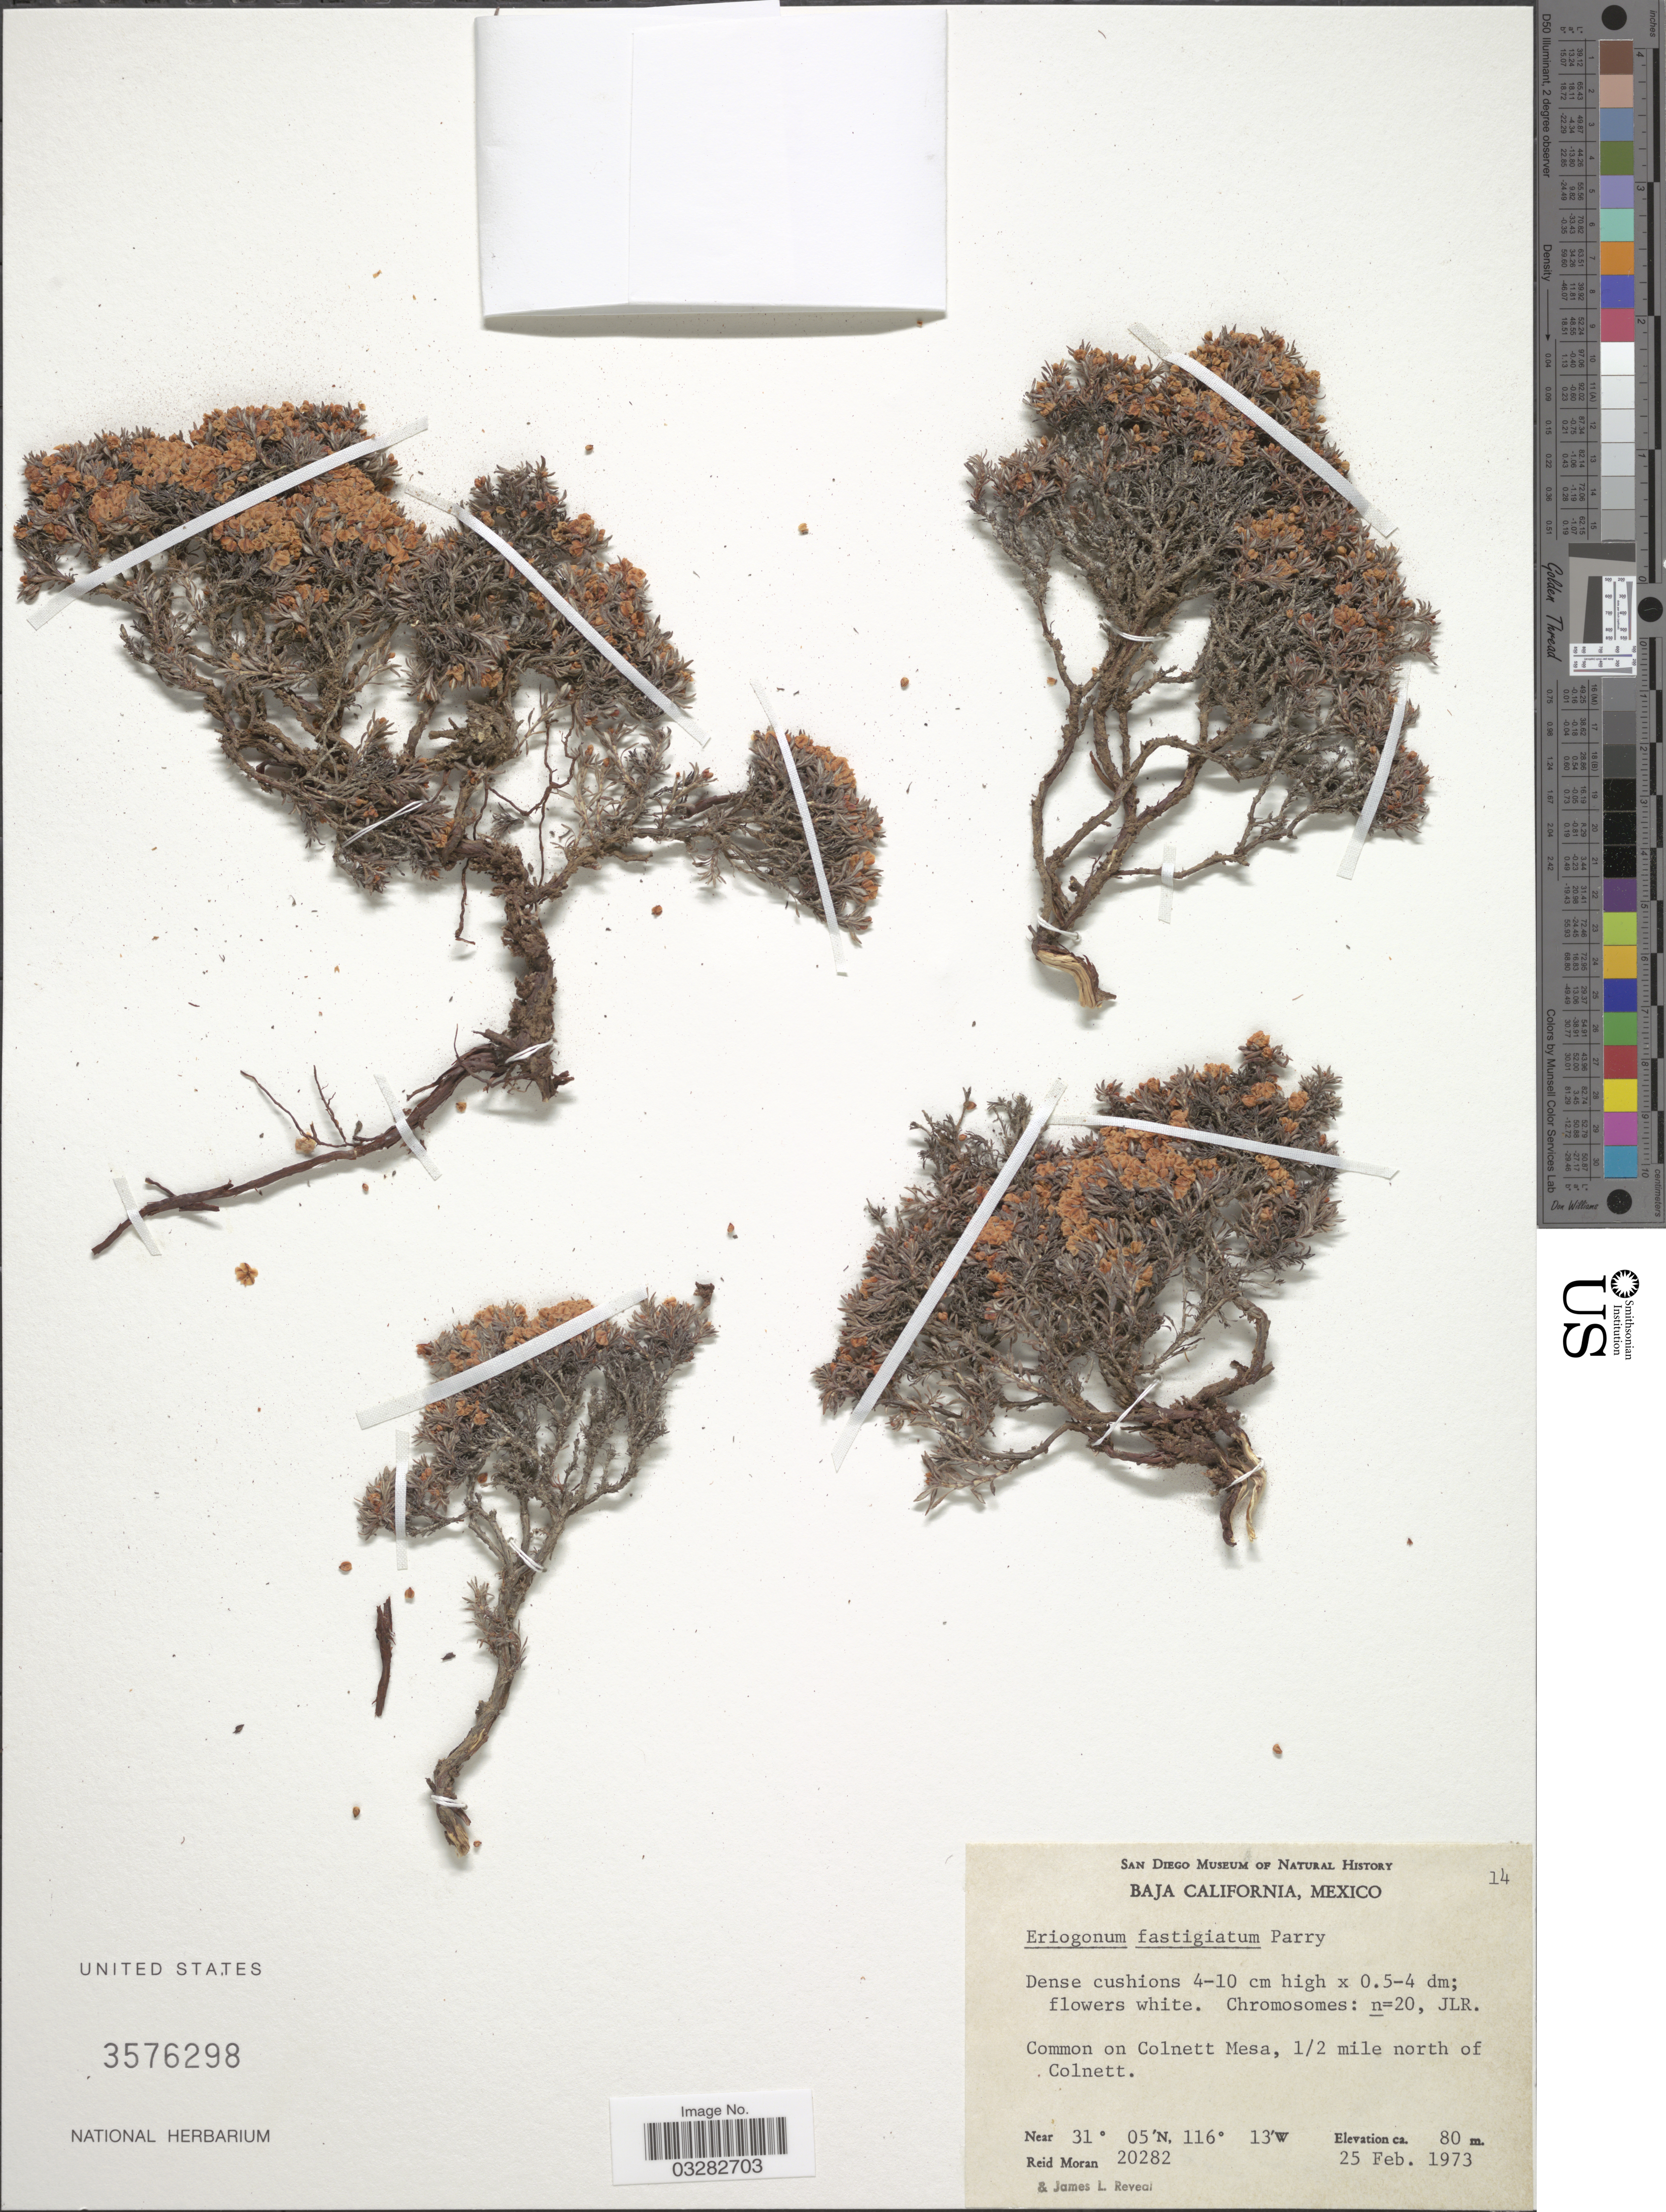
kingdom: Plantae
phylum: Tracheophyta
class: Magnoliopsida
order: Caryophyllales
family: Polygonaceae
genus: Eriogonum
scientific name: Eriogonum fastigiatum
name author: Parry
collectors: R. Moran & J. L. Reveal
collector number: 20282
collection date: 1973-02-25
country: Mexico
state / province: Baja California Norte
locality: On Colnett Mesa, ½ mile north of Colnett.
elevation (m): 80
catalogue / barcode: US 3576298